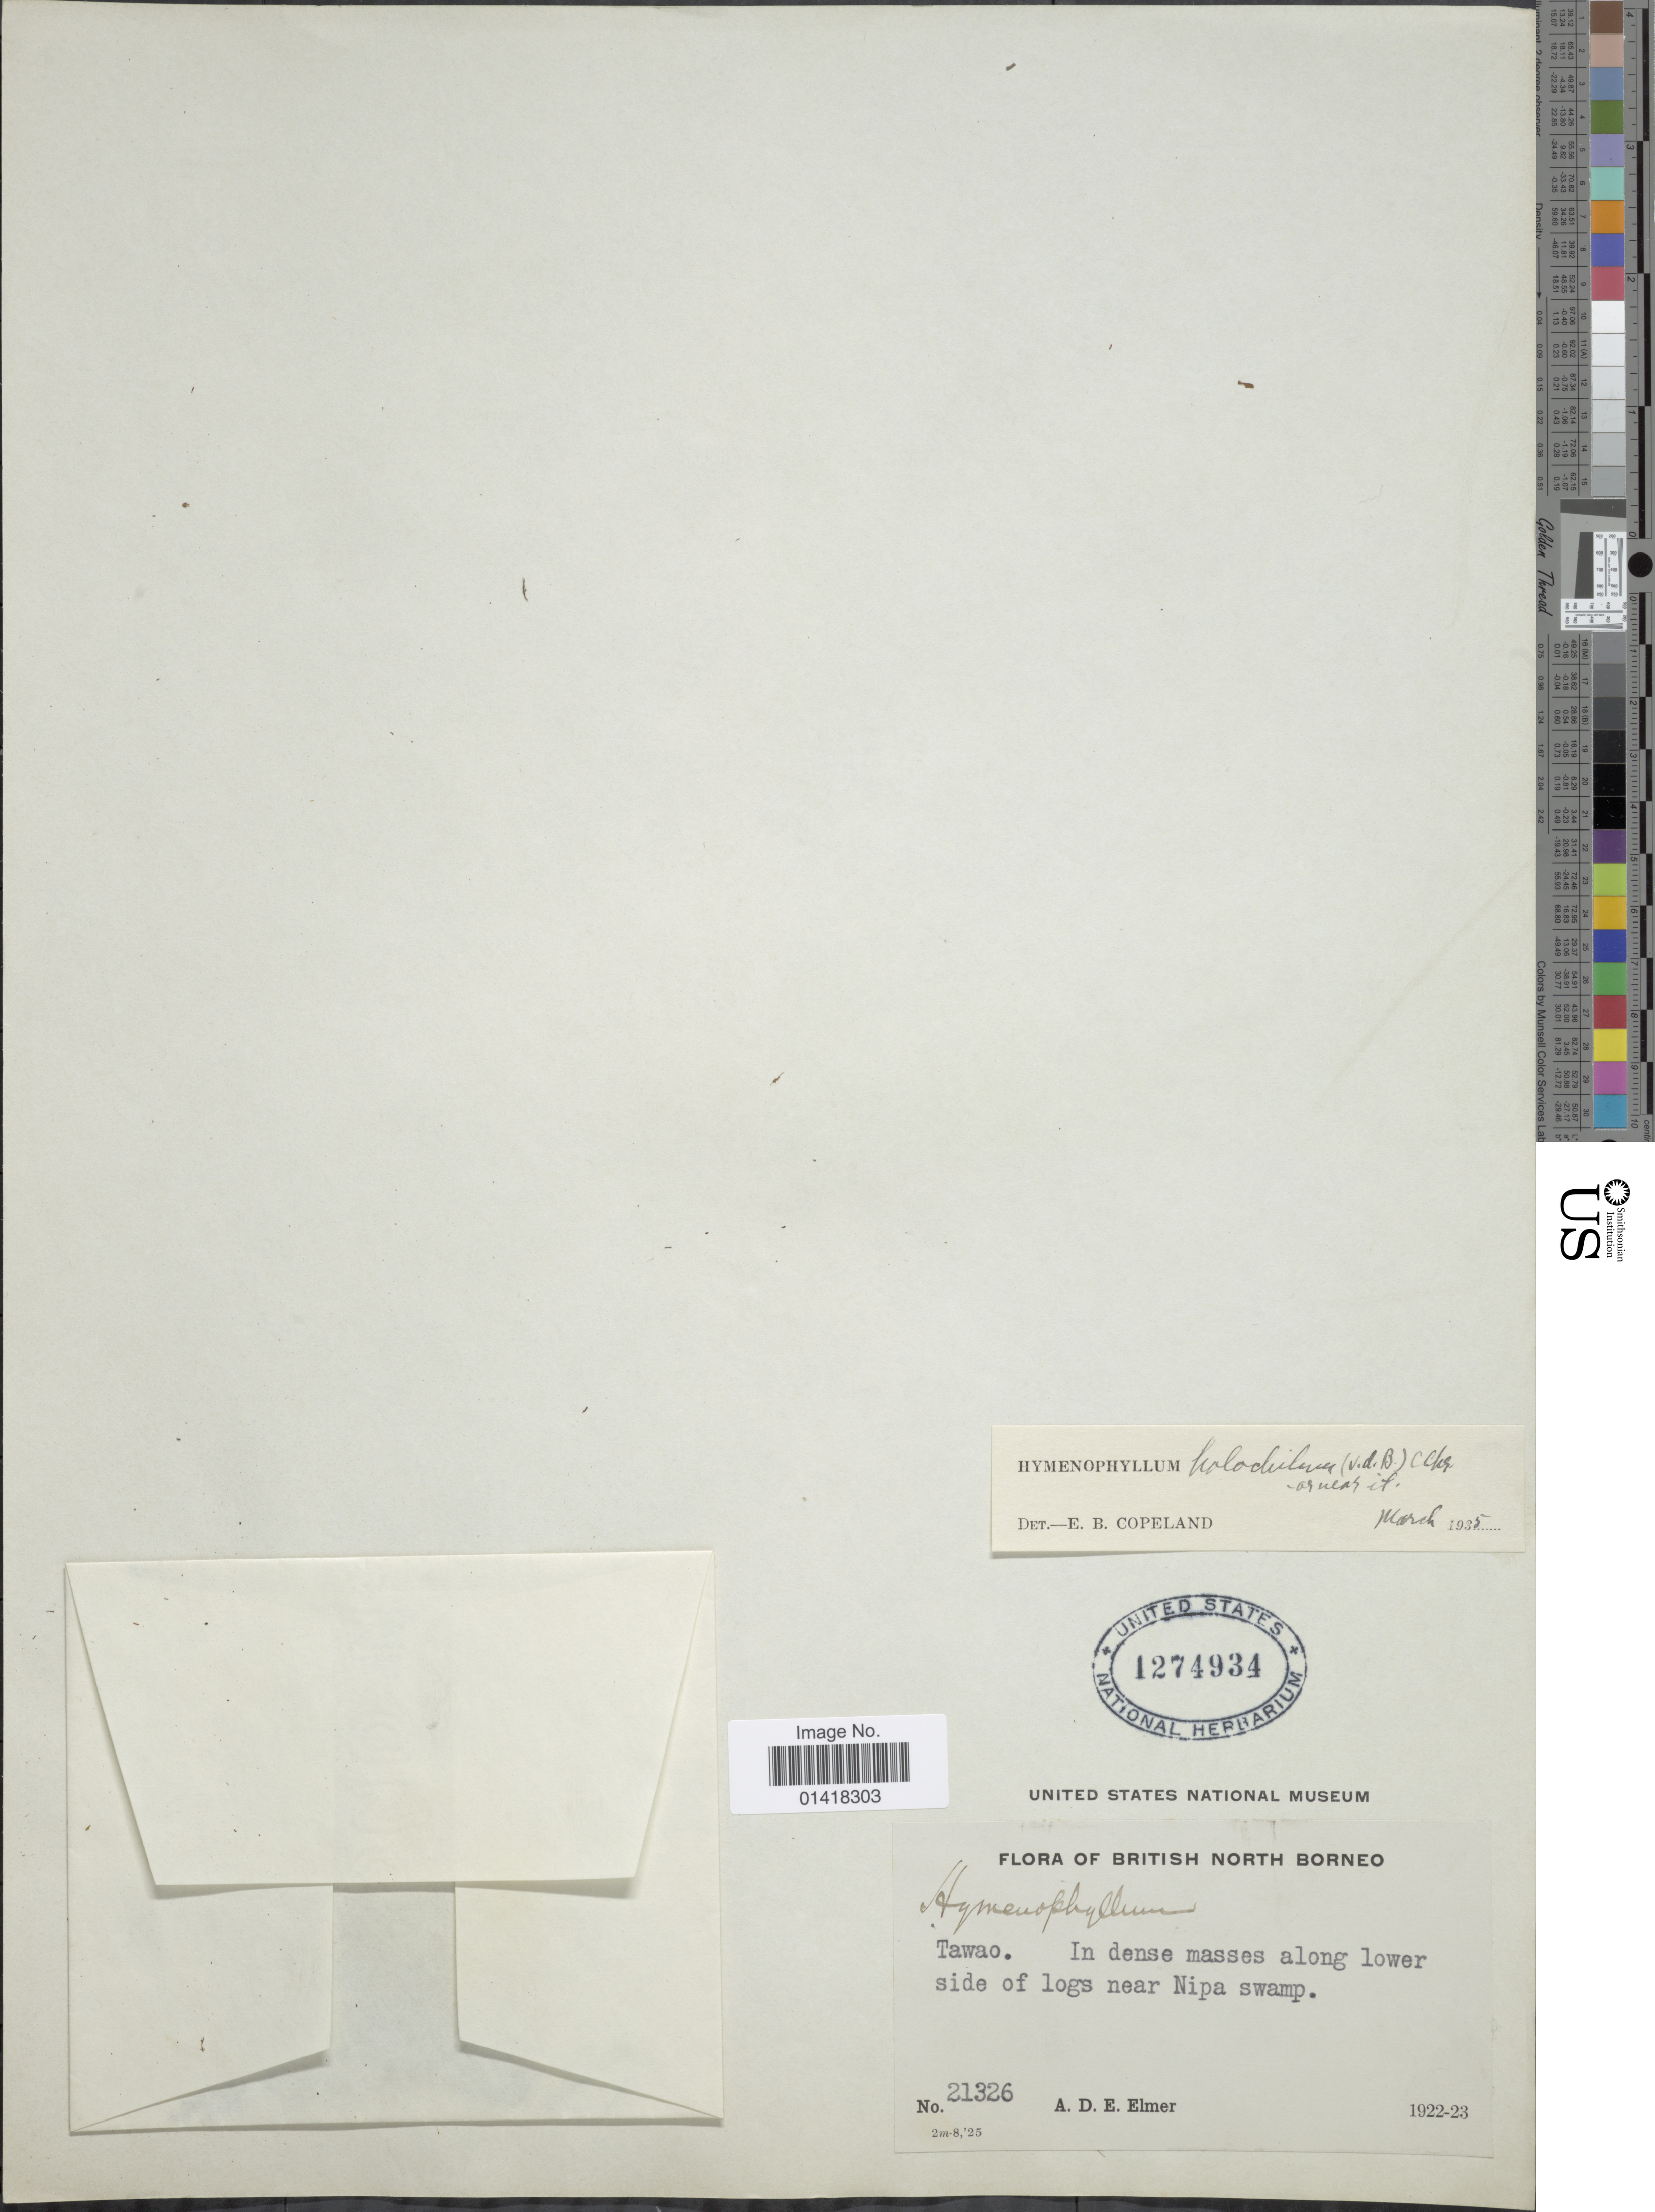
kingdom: Plantae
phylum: Tracheophyta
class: Polypodiopsida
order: Hymenophyllales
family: Hymenophyllaceae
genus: Hymenophyllum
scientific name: Hymenophyllum holochilum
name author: (Bosch) C. Chr.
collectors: A. D. E. Elmer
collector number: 21326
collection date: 1922/1923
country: Malaysia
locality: British North Borneo. Tawao. In dense masses along lower side of logs near Nipa swamp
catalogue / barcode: US 1274934